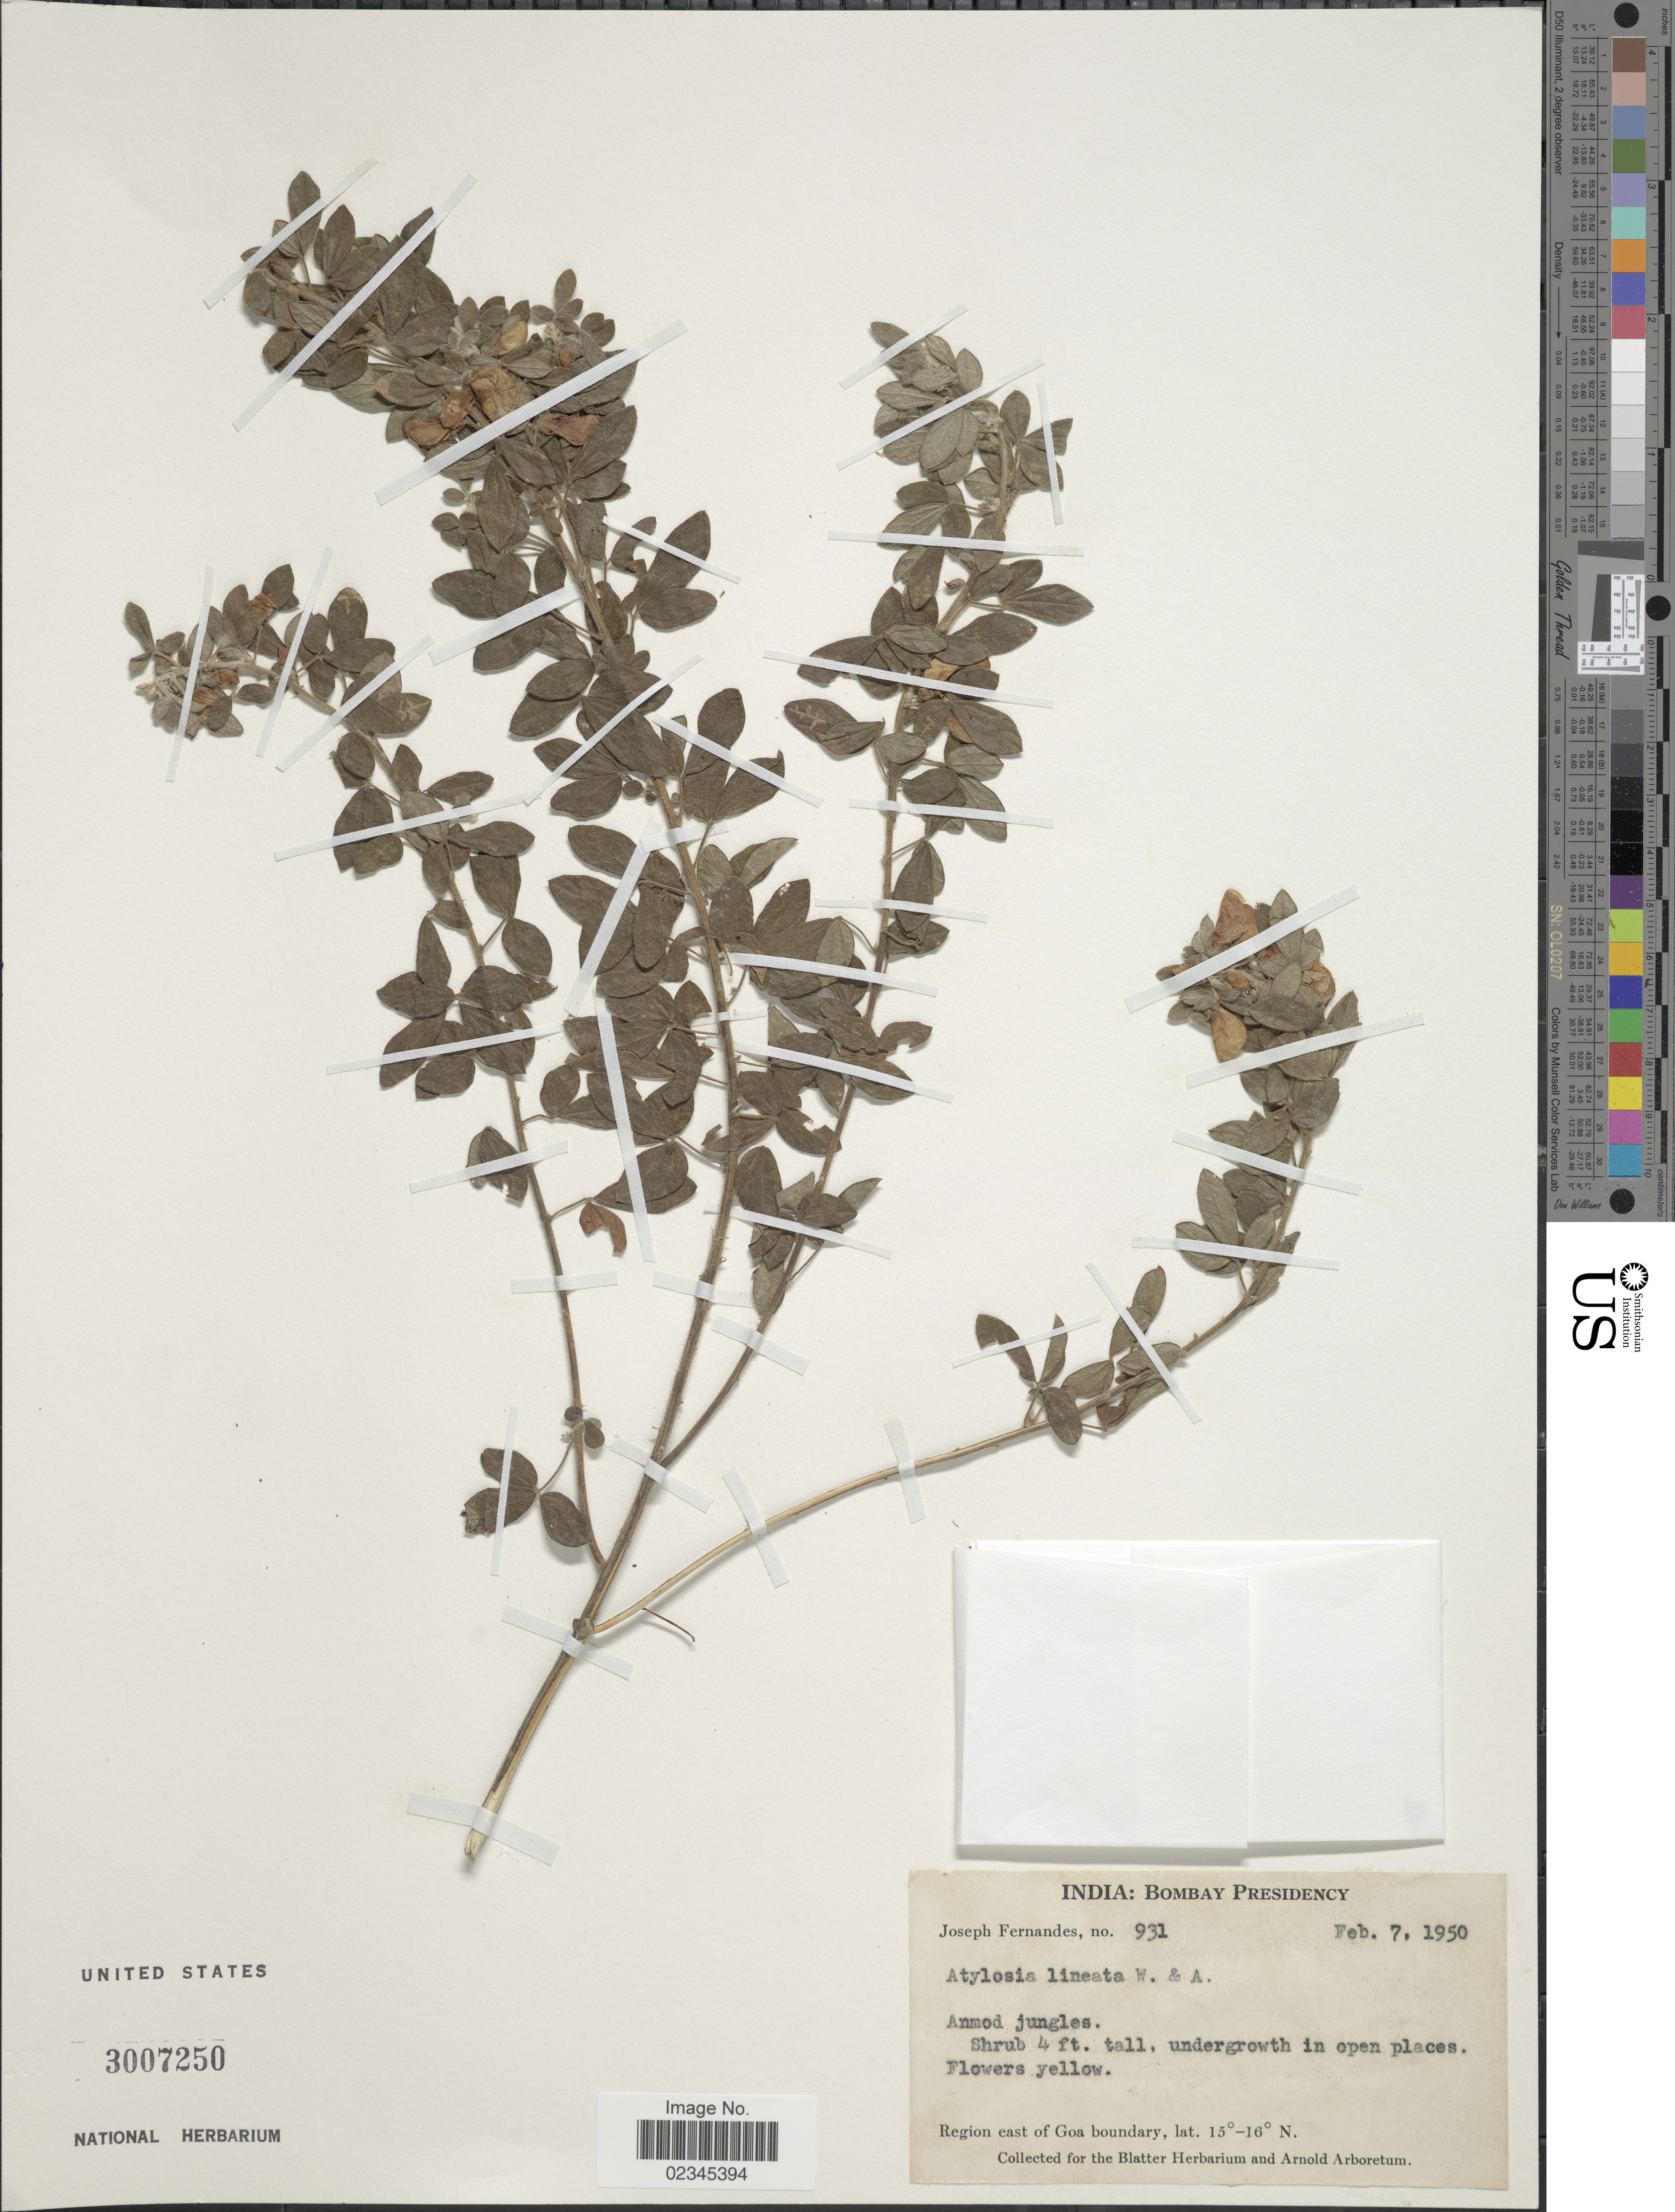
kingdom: Plantae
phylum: Tracheophyta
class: Magnoliopsida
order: Fabales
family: Fabaceae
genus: Cajanus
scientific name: Cajanus lineatus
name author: (Wight & Arn.) Maesen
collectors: J. Fernandes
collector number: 931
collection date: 1950-02-07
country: India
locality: Bombay Presidency. Region east of Goa boundary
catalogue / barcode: US 3007250